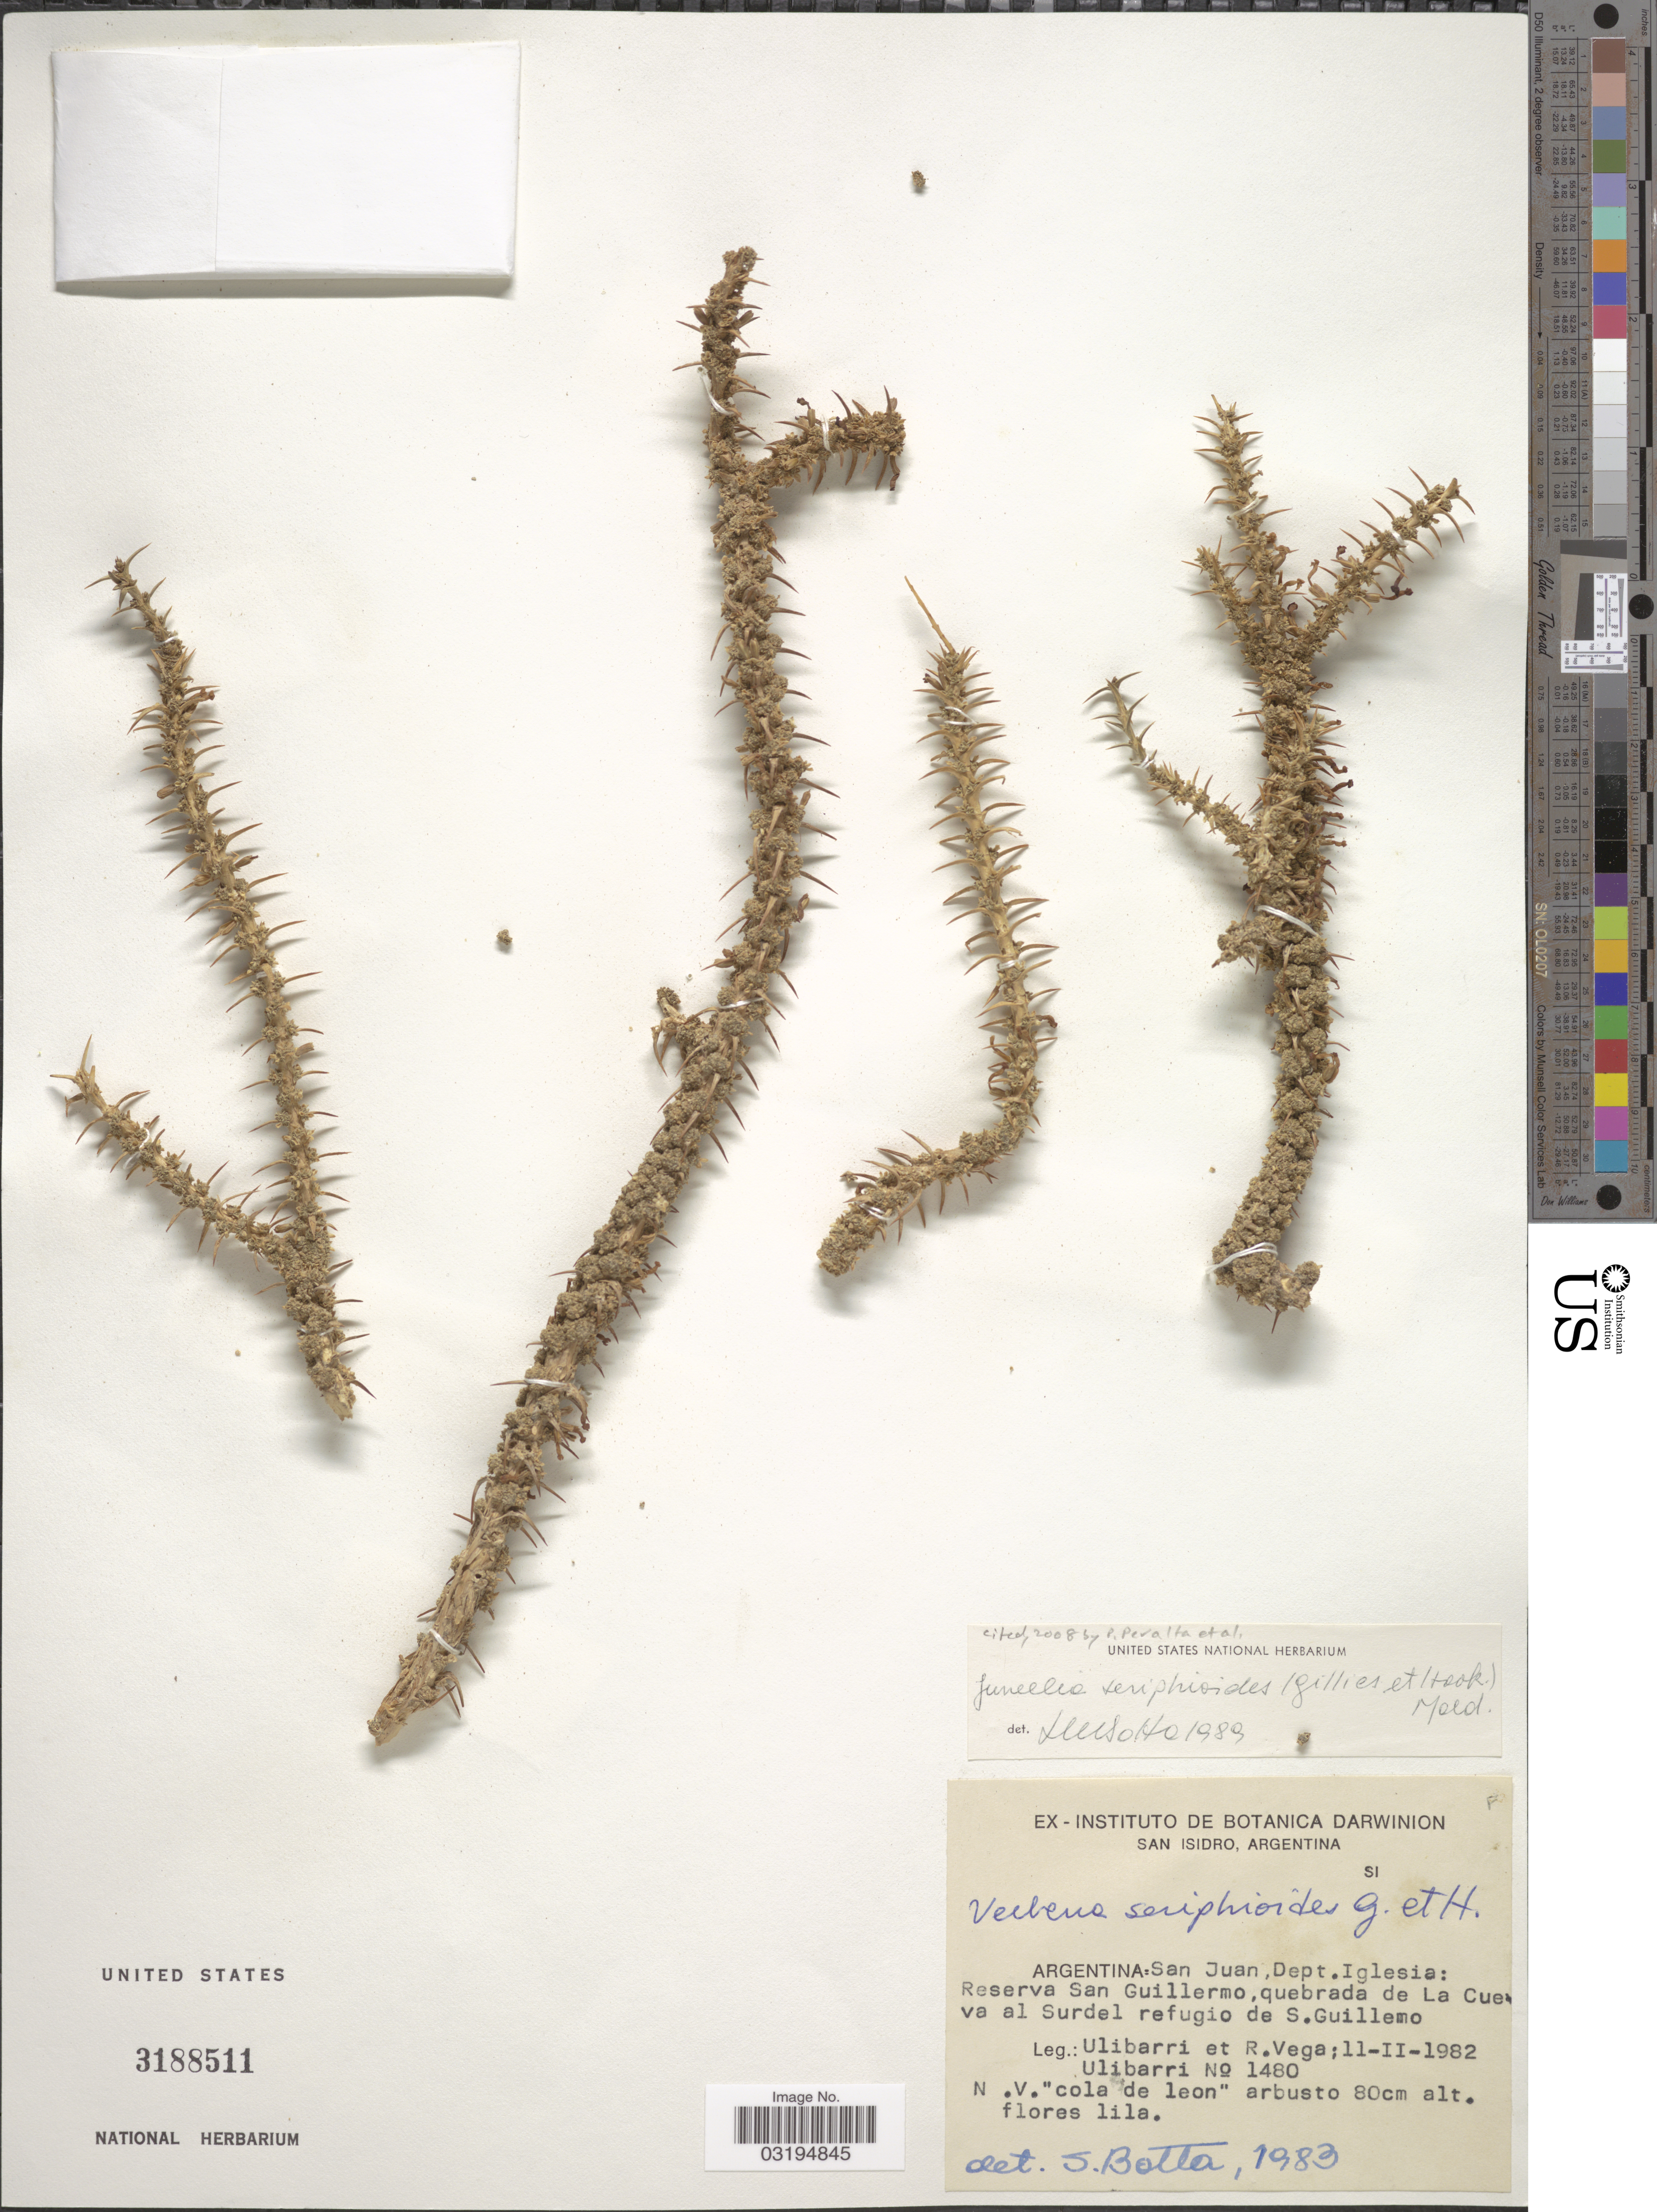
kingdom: Plantae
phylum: Tracheophyta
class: Magnoliopsida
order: Lamiales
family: Verbenaceae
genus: Junellia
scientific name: Junellia seriphioides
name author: (Gillies & Hook.) Moldenke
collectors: Ulibarri & R. Vega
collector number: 1480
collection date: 1982-02-11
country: Argentina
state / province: San Juan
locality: Dept. Iglesia: Reserva San Guillermo, quebrada de La Cueva al Surdel refugio de S. Guillemo.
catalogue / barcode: US 3188511